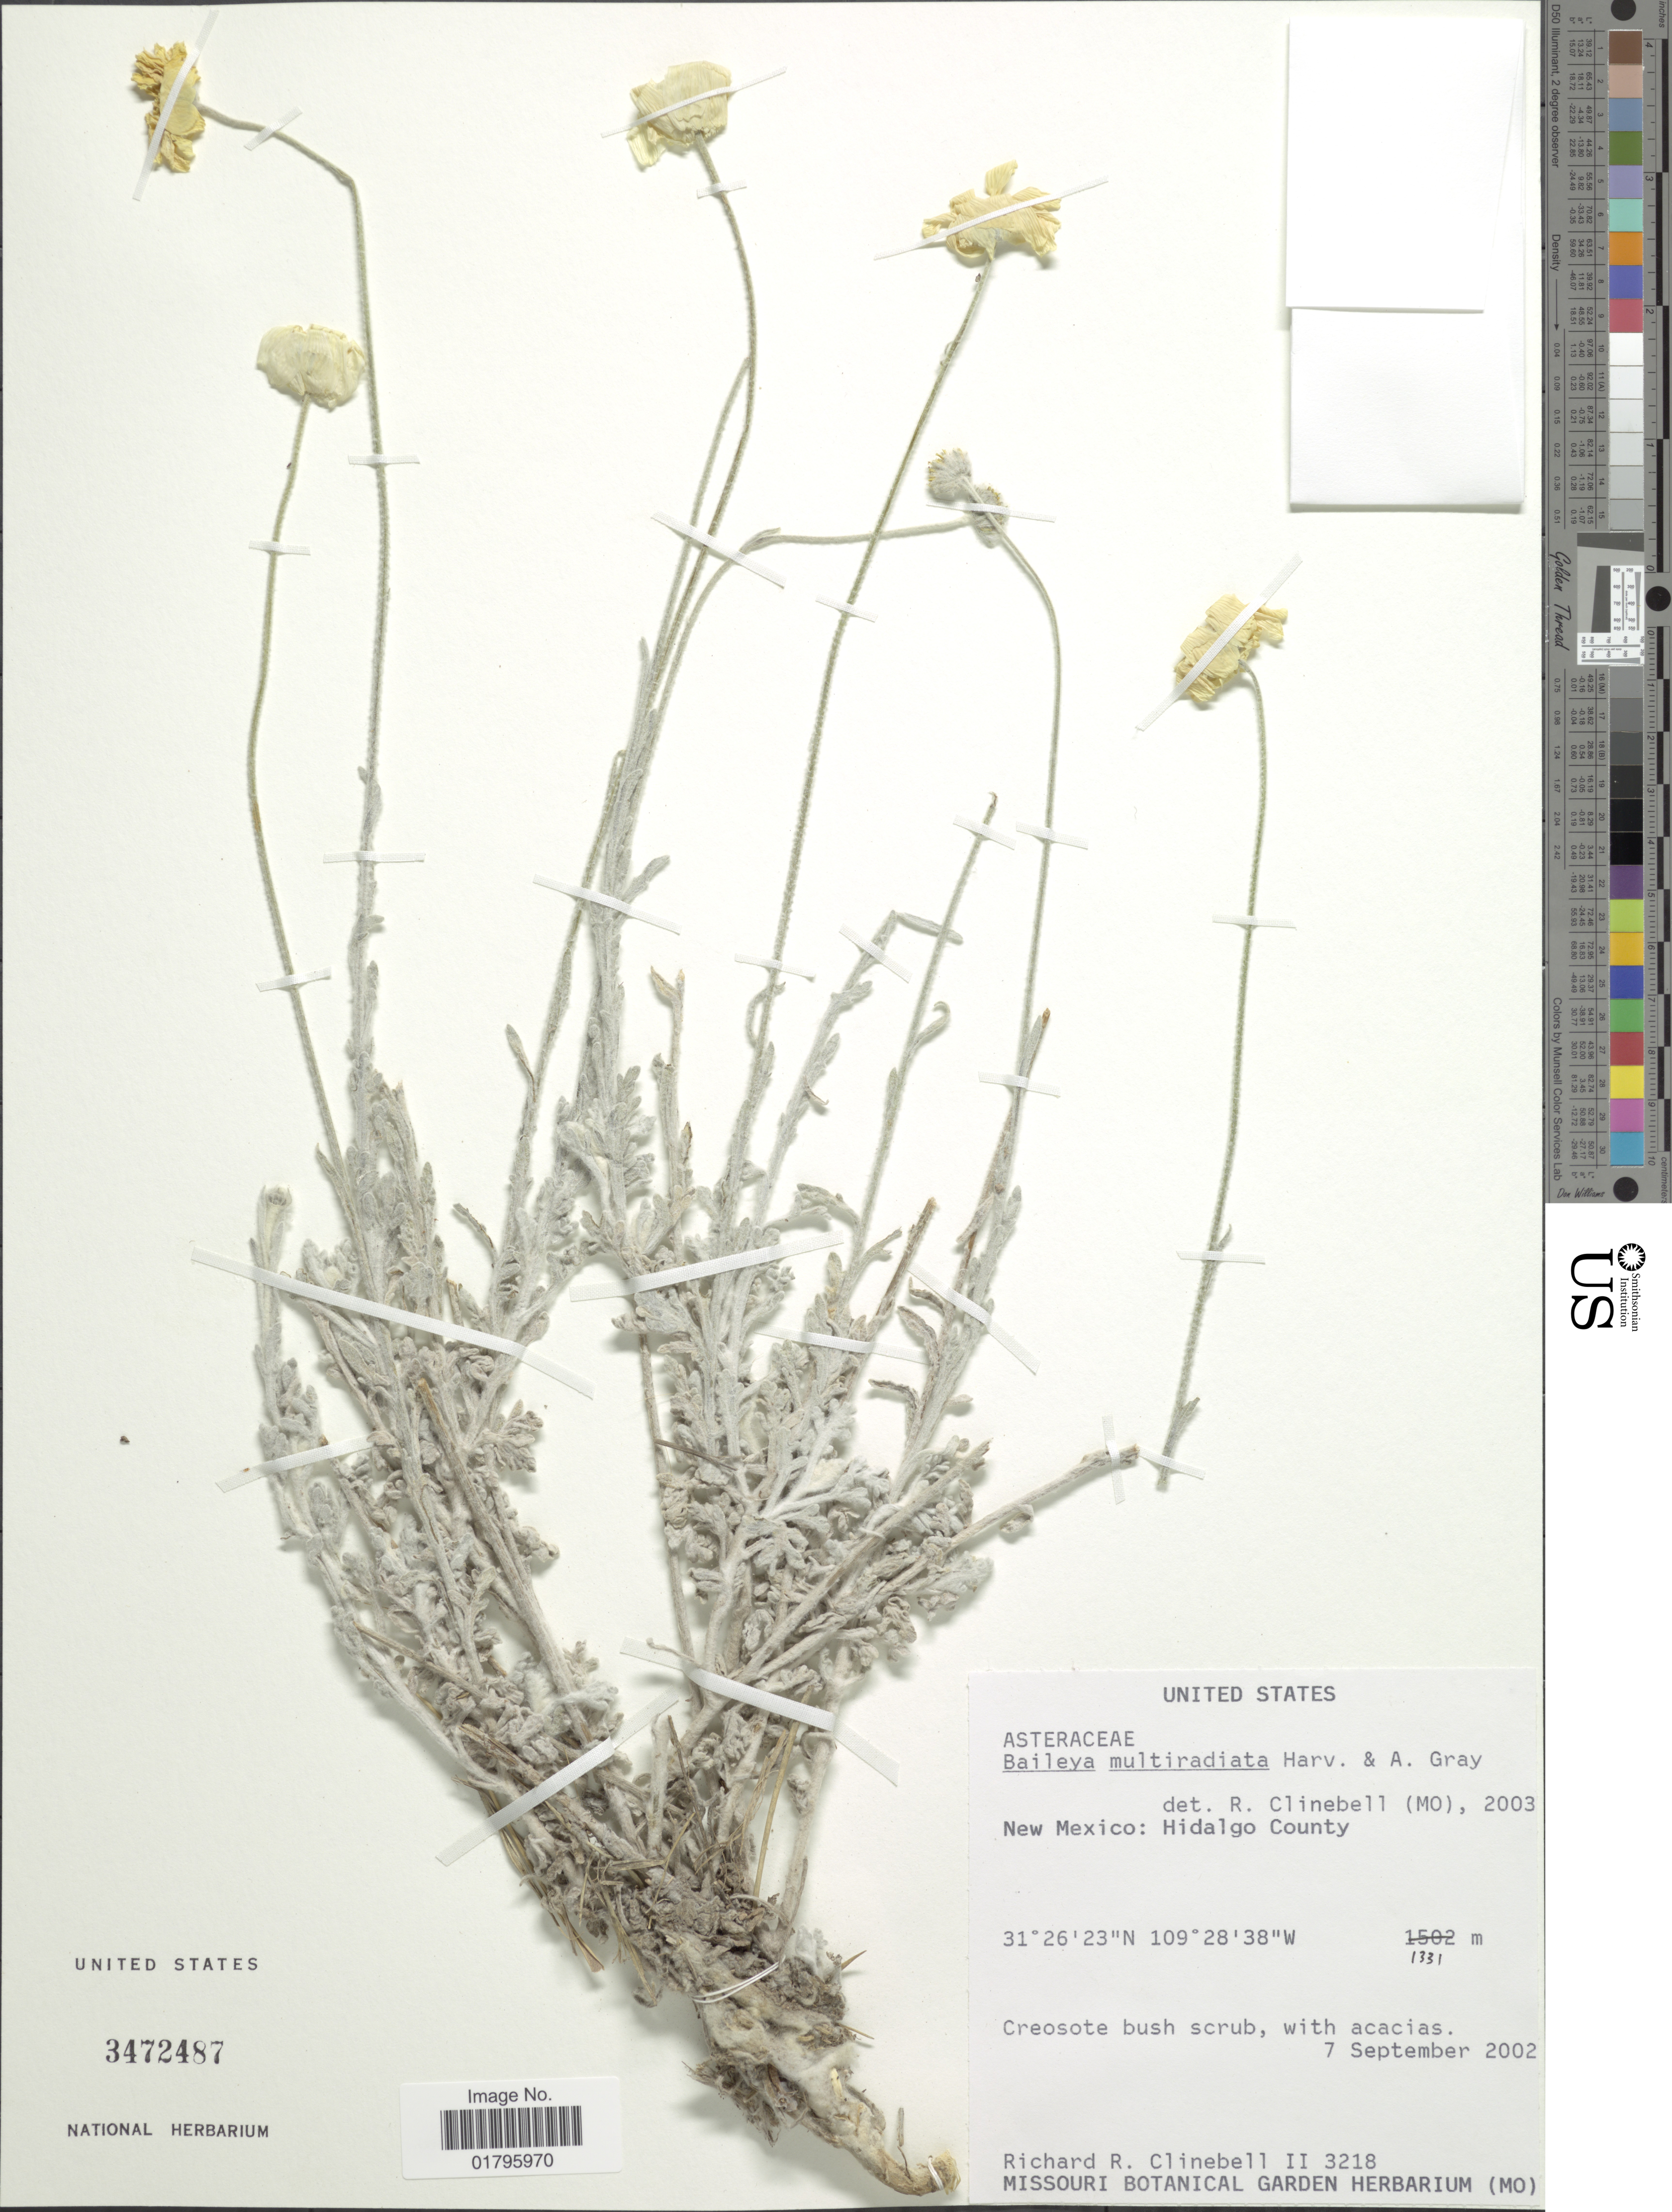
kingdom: Plantae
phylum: Tracheophyta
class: Magnoliopsida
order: Asterales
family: Asteraceae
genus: Baileya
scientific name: Baileya multiradiata var. multiradiata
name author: Harv. & A. Gray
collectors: R. Clinebell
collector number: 3218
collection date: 2002-09-07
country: United States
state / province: New Mexico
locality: New Mexico: Hidalgo County.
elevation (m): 1331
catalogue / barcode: US 3472487